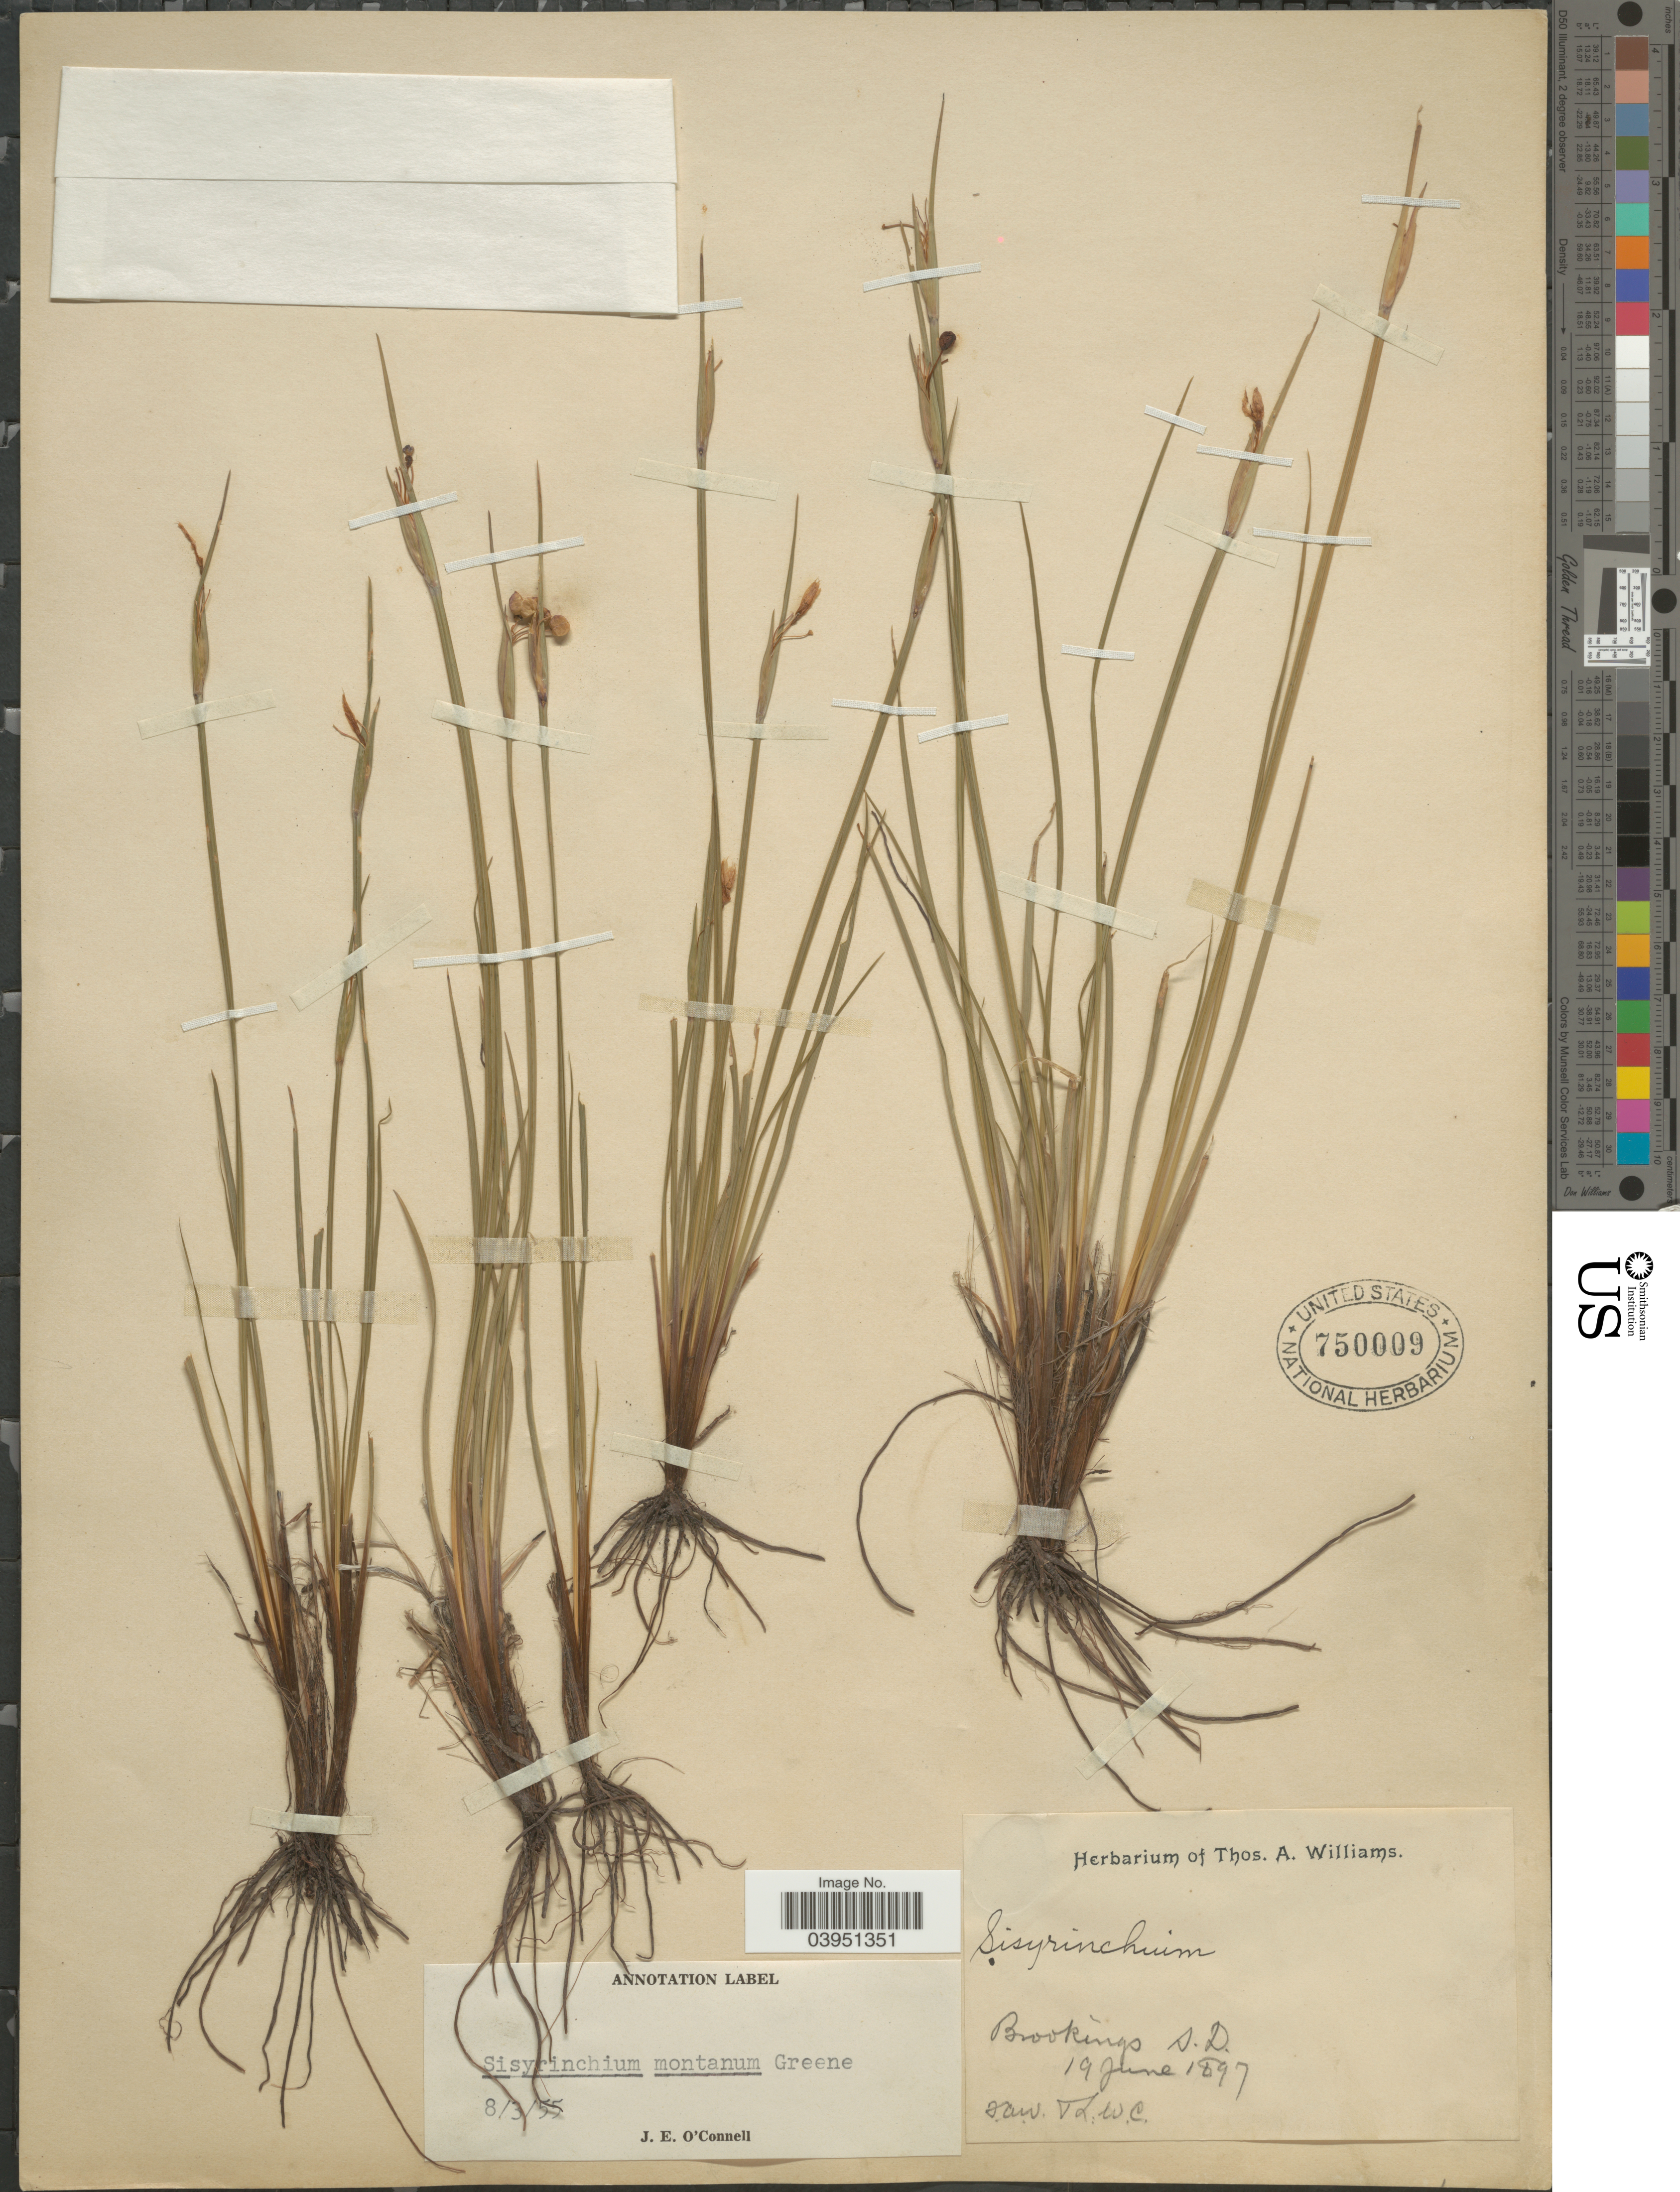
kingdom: Plantae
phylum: Tracheophyta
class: Liliopsida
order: Asparagales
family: Iridaceae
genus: Sisyrinchium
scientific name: Sisyrinchium montanum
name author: Greene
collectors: T. A. Williams & L. W. C.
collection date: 1897-06-19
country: United States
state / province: South Dakota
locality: Brookings.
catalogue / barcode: US 750009